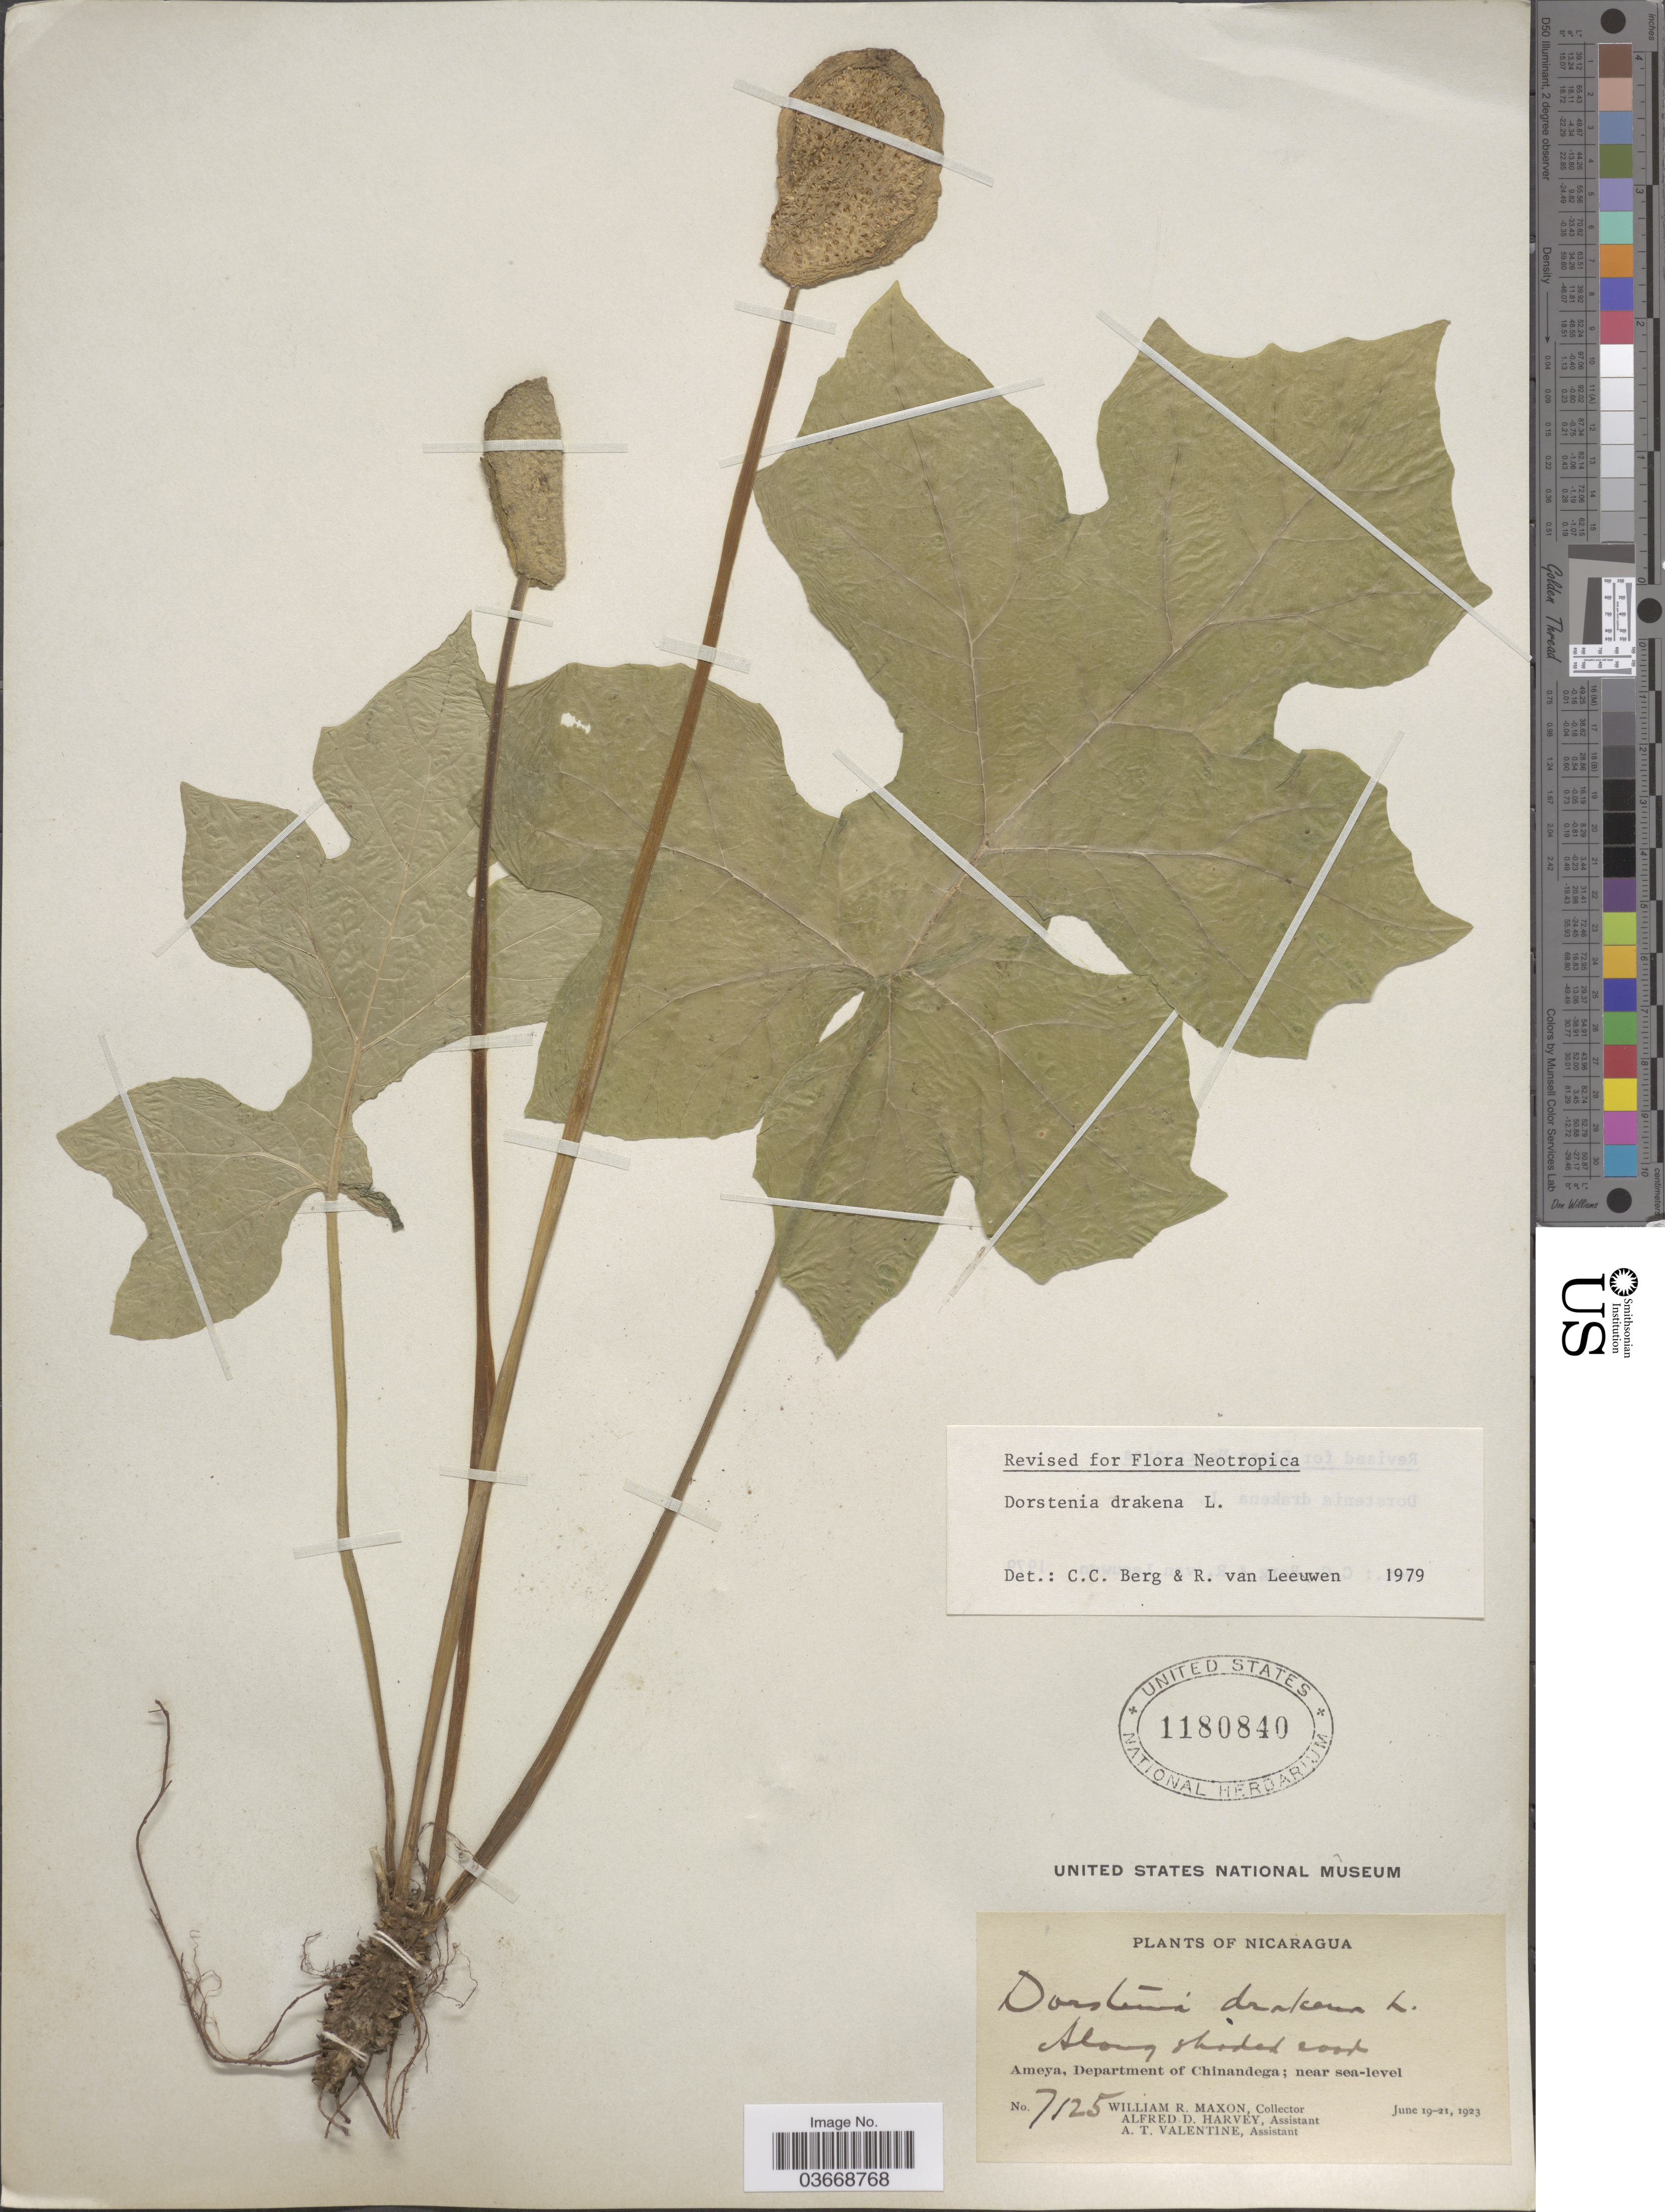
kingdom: Plantae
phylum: Tracheophyta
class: Magnoliopsida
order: Rosales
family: Moraceae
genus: Dorstenia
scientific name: Dorstenia drakena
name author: L.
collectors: W. R. Maxon, A. D. Harvey & A. Valentine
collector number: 7125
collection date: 1923-06-19/1923-06-21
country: Nicaragua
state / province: Chinandega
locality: Ameya, Department of Chinandega.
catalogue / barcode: US 1180840